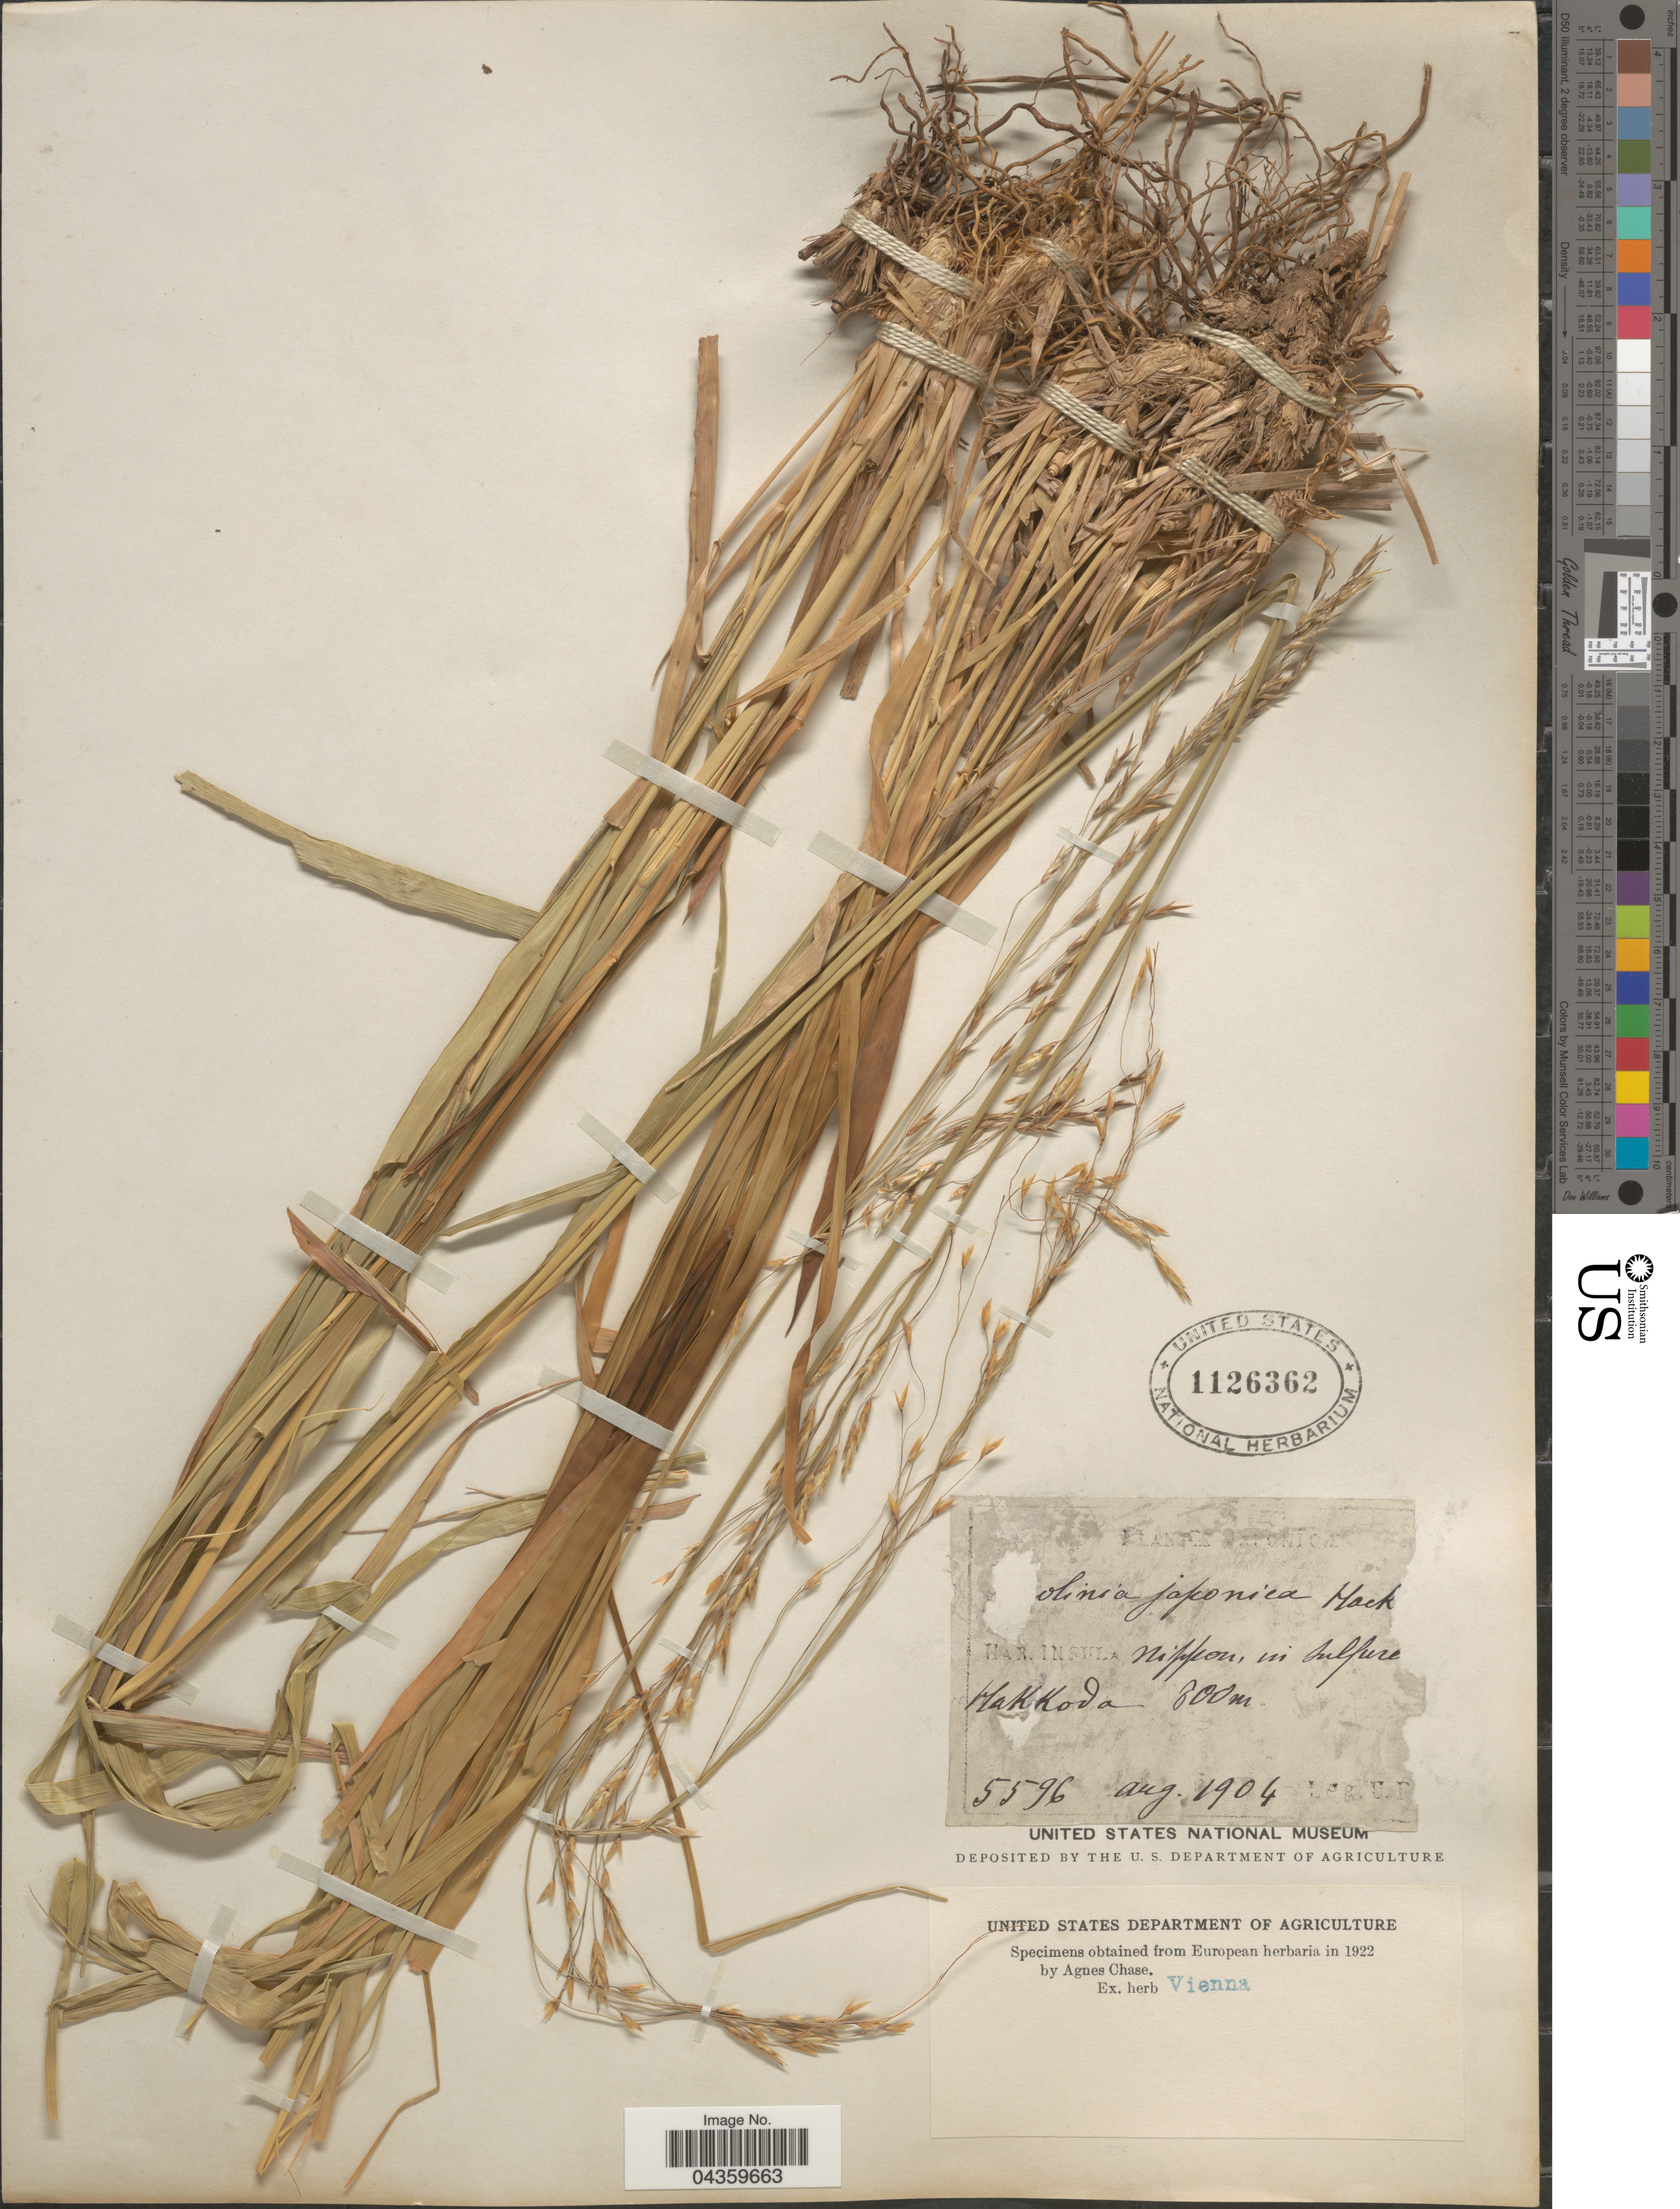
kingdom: Plantae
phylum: Tracheophyta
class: Liliopsida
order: Poales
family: Poaceae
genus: Molinia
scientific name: Molinia japonica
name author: Hack.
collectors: U. Faurie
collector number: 5596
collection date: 1904-08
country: Japan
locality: Japonicae. Insula Nippon, in Sulpure [interpreted]. Hakkoda.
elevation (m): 800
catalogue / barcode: US 1126362